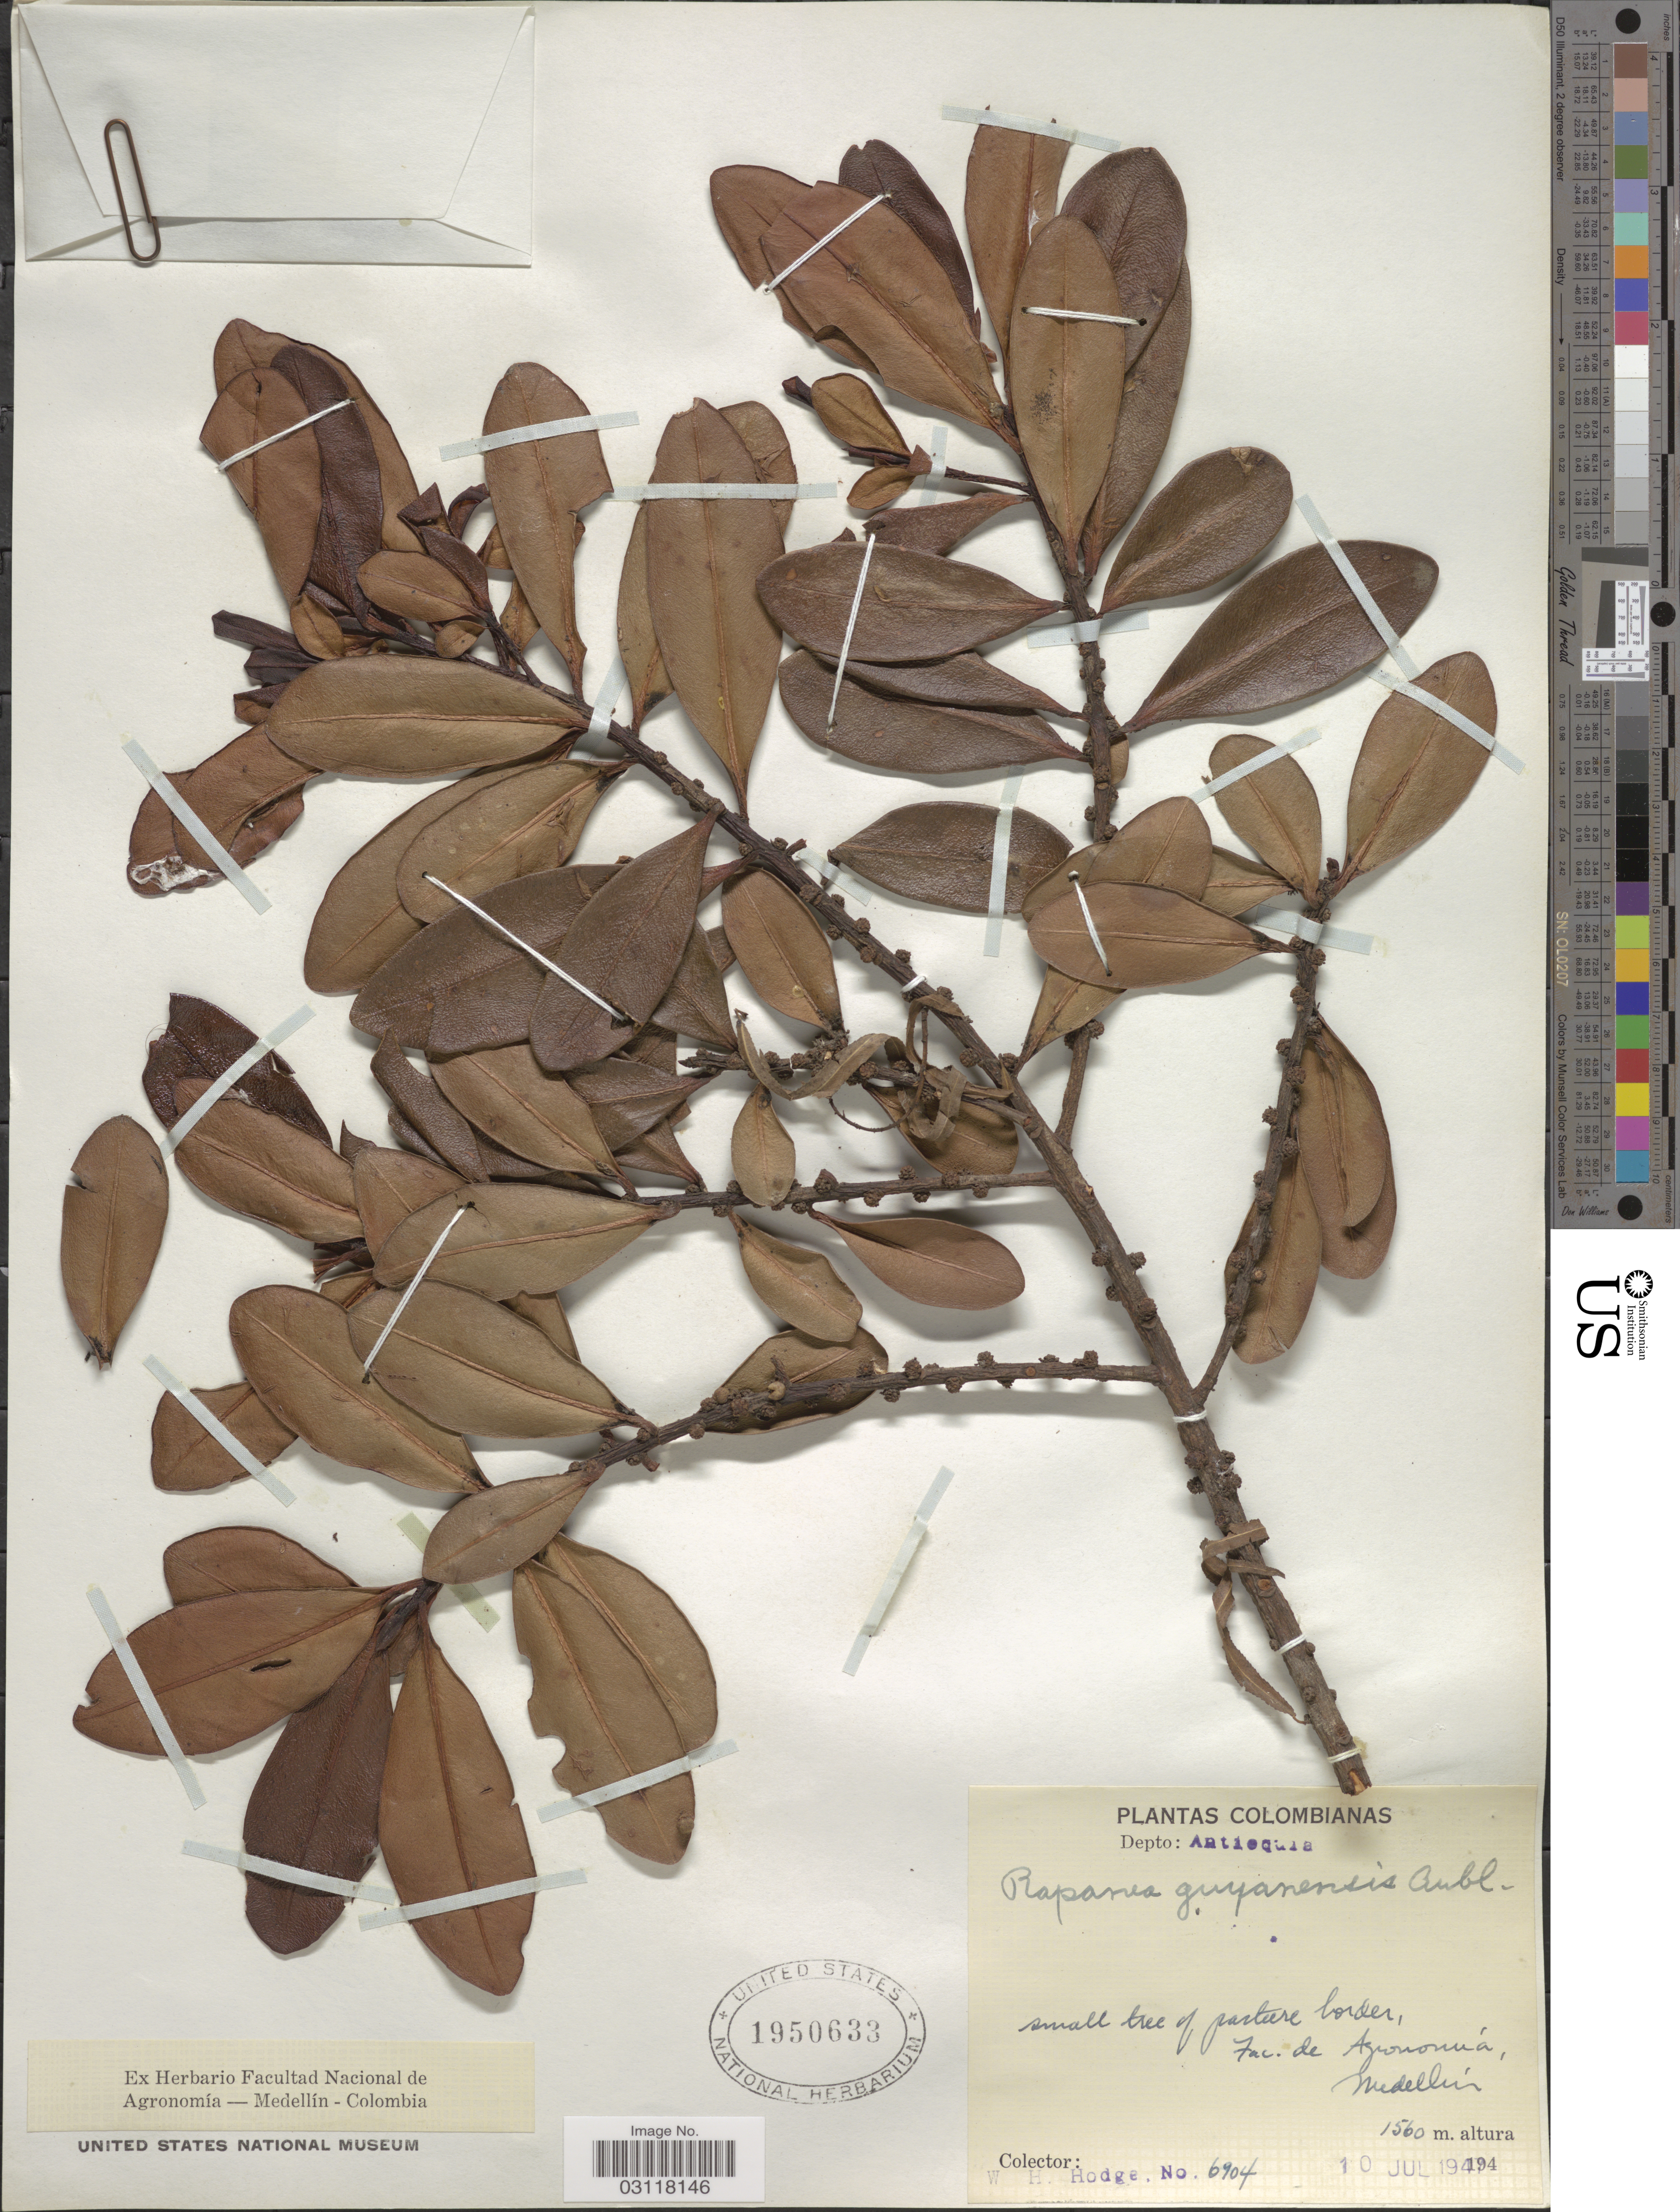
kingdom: Plantae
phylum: Tracheophyta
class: Magnoliopsida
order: Ericales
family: Primulaceae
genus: Rapanea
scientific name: Rapanea guianensis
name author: Aubl.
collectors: W. Hodge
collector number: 6904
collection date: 1994-07-10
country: Colombia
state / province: Antioquia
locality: Depto: Antioquia. Fac. de Agronomía, Medellín.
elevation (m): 1560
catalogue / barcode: US 1950633